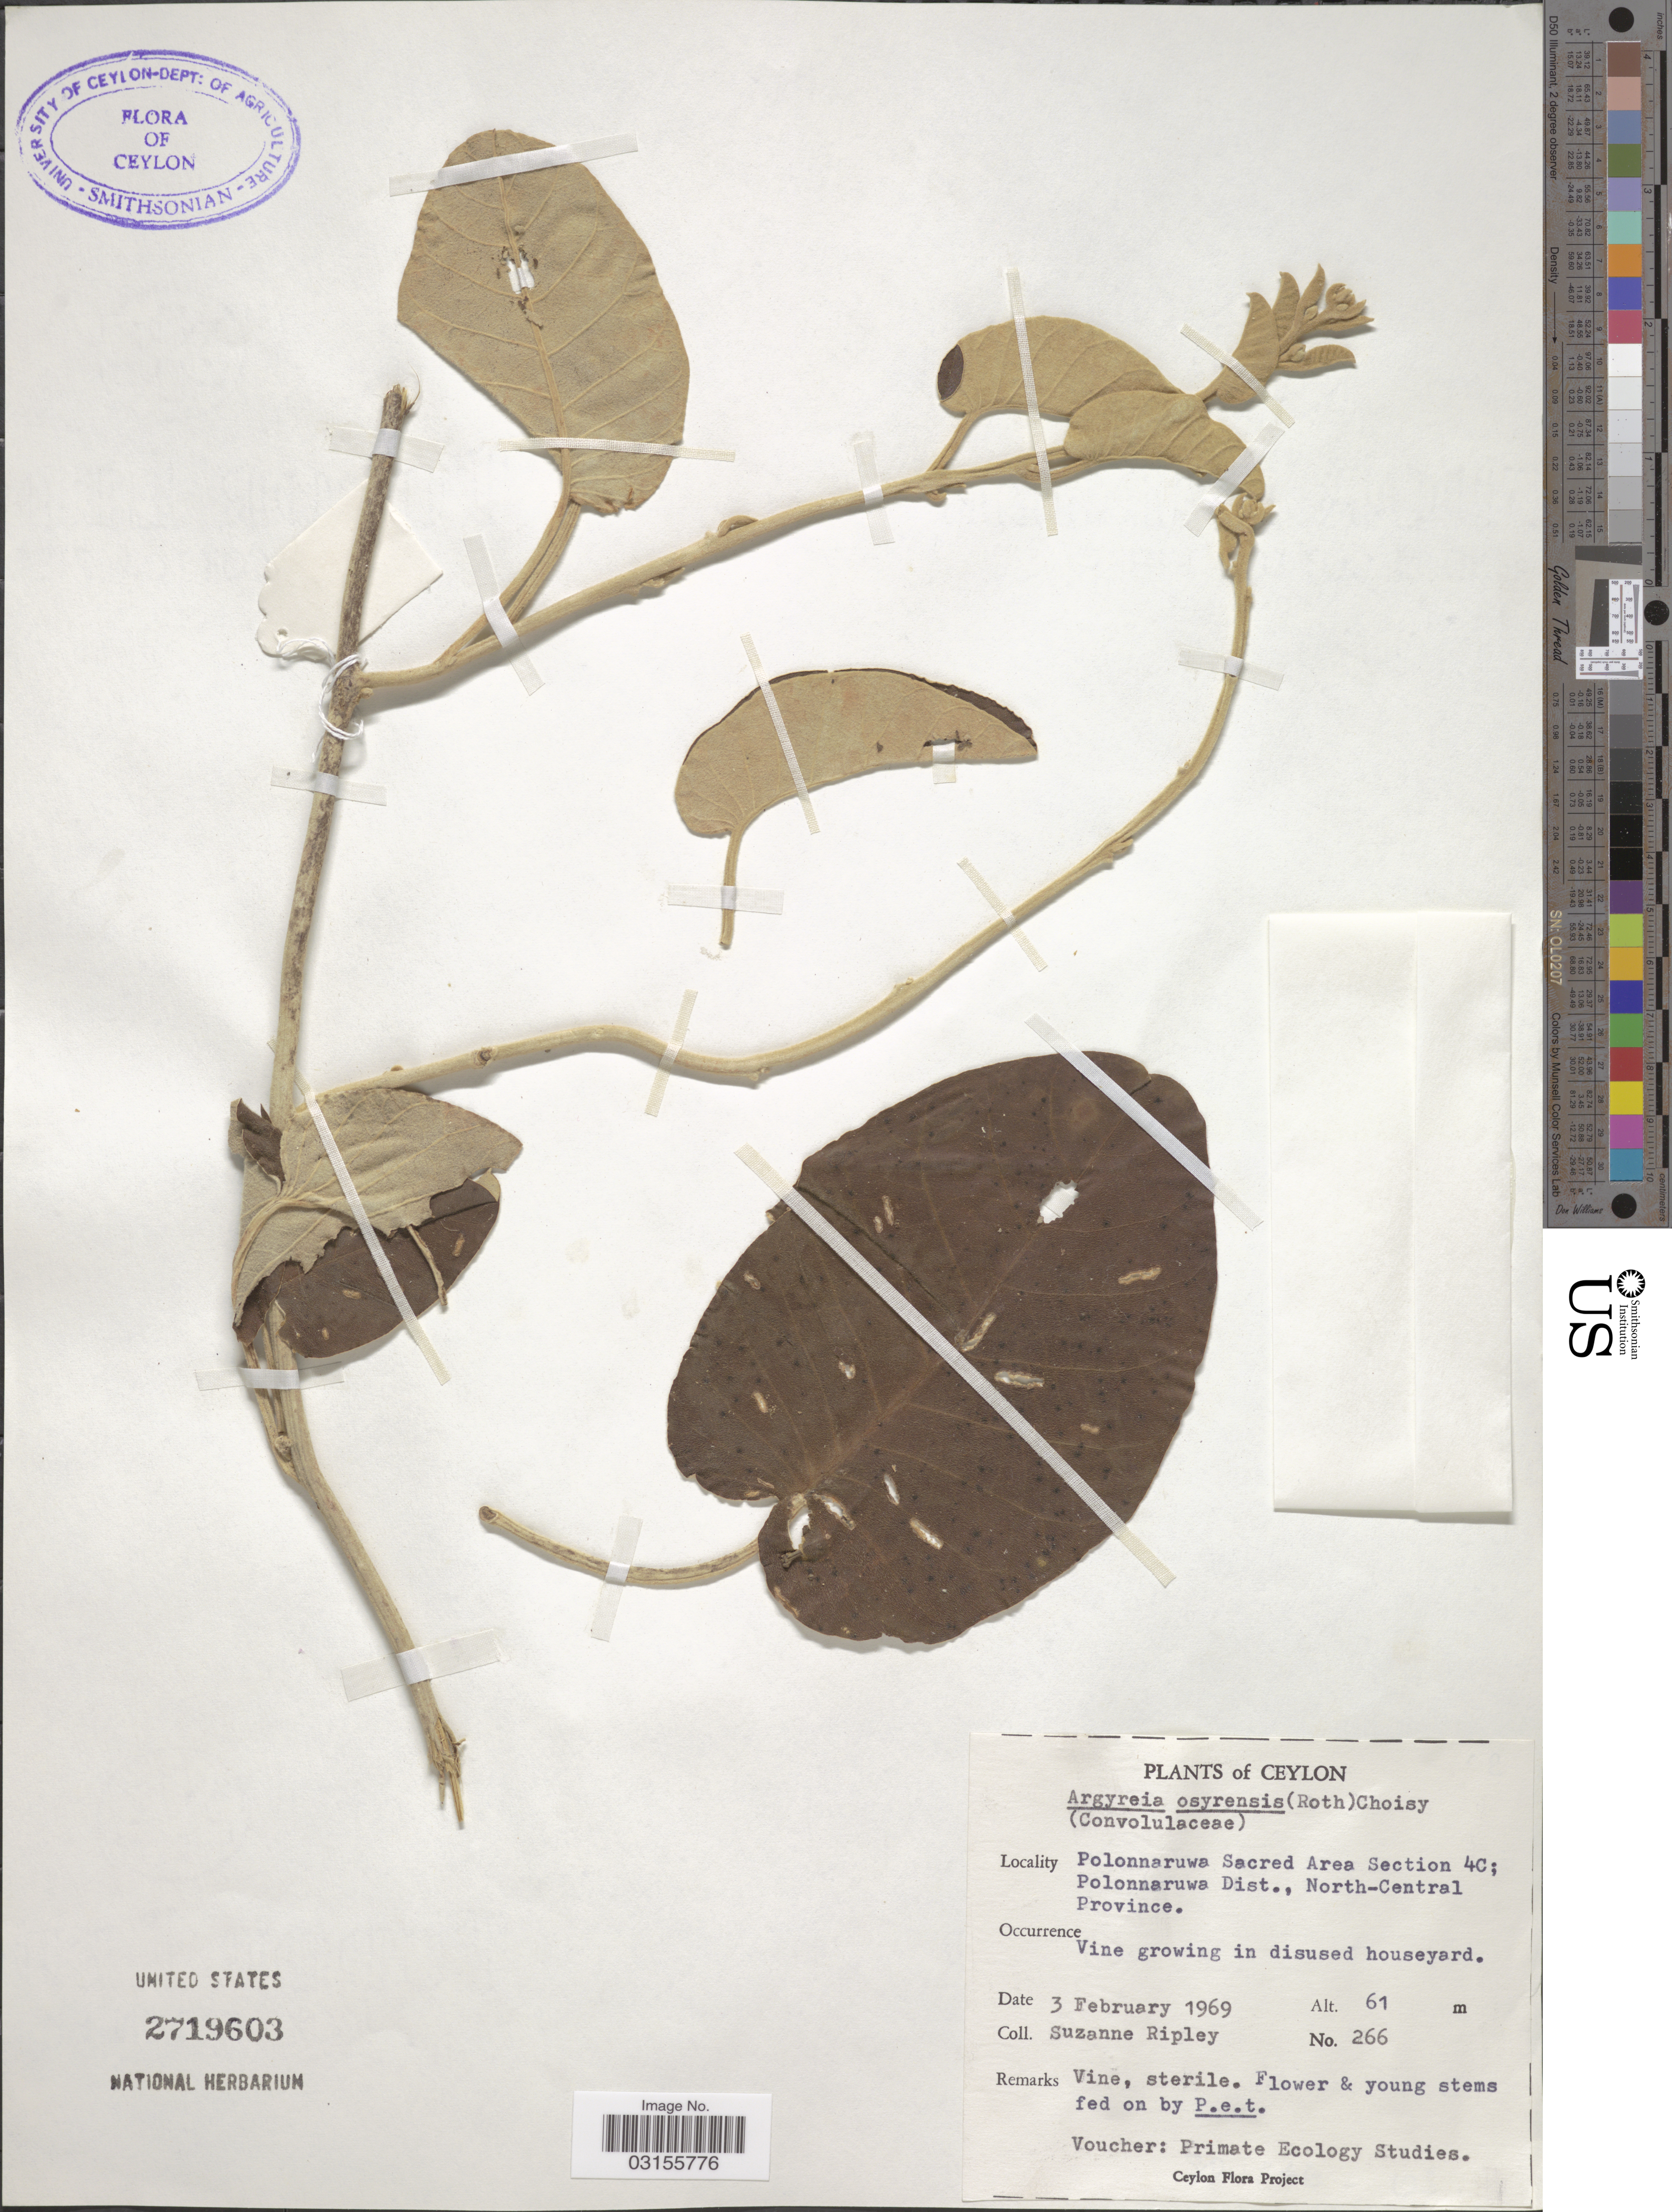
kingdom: Plantae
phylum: Tracheophyta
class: Magnoliopsida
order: Solanales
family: Convolvulaceae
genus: Argyreia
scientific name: Argyreia osyrensis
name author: Choisy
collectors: S. Ripley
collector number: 266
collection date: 1969-02-03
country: Sri Lanka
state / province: North Central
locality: Ceylon. Polonnaruwa Sacred Area Section 4C; Polonnaruwa Dist.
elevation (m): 61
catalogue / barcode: US 2719603